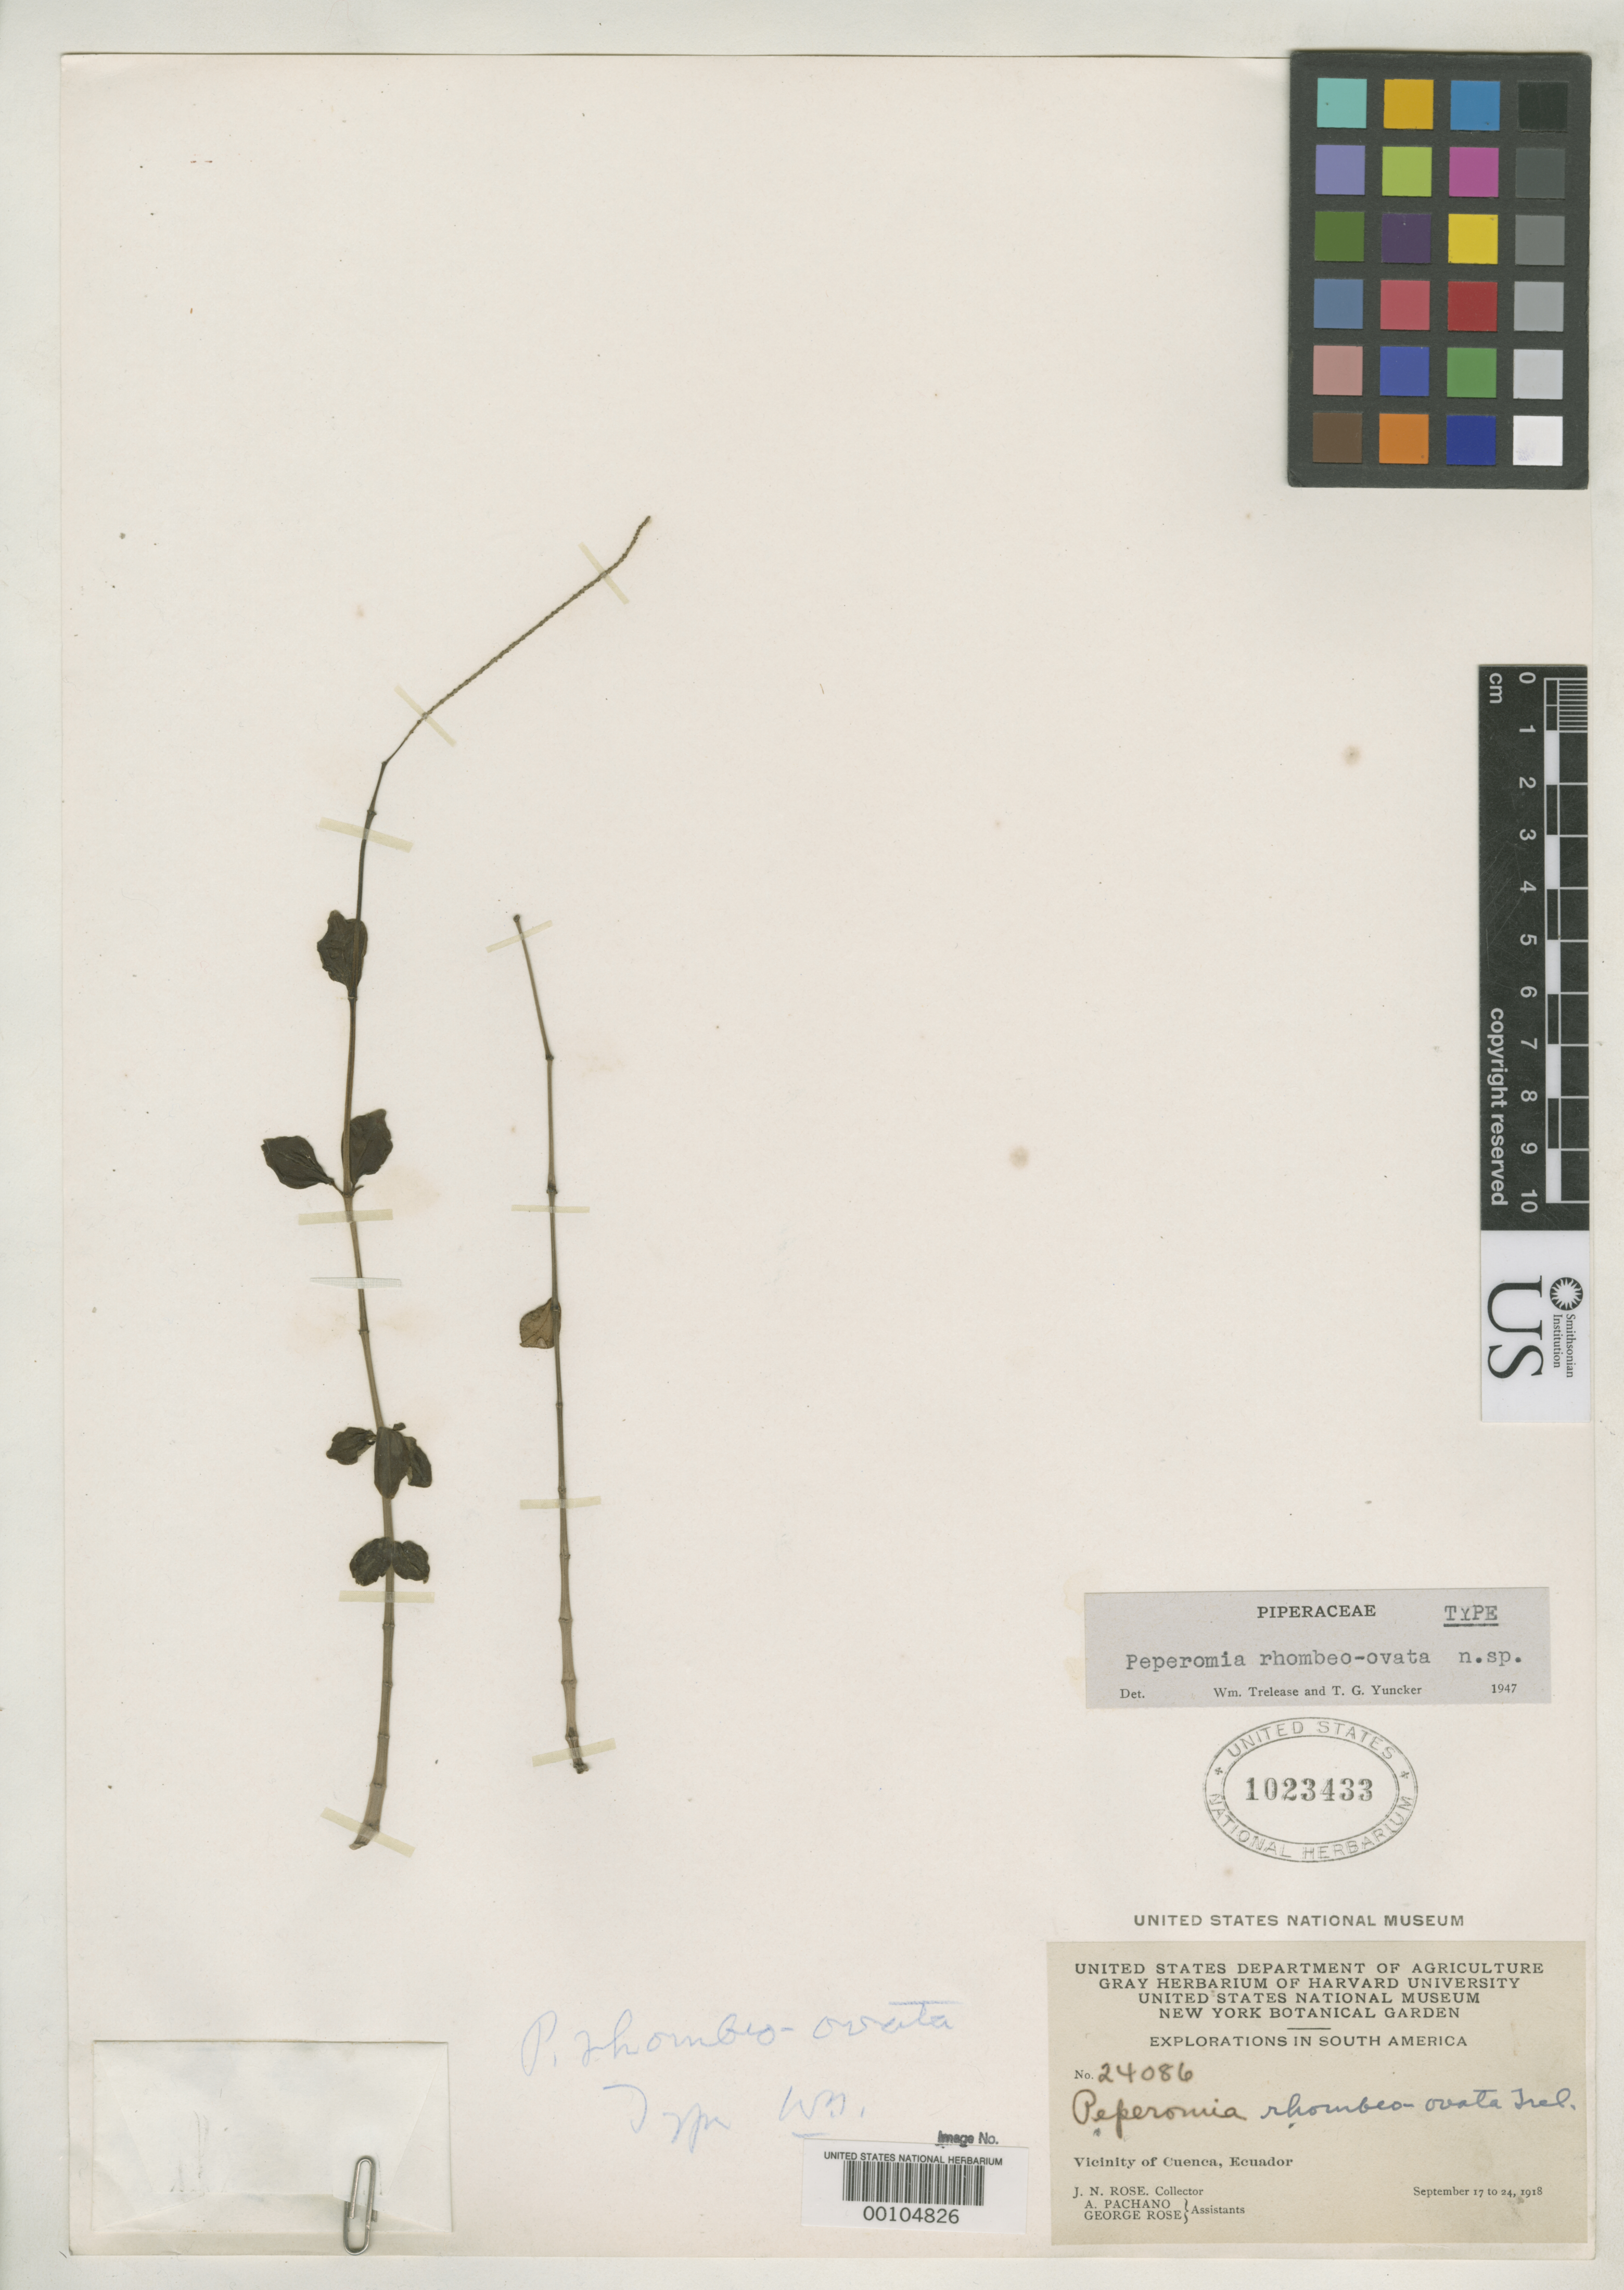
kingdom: Plantae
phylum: Tracheophyta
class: Magnoliopsida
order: Piperales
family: Piperaceae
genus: Peperomia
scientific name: Peperomia rhombeo-ovata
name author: Trel. & Yunck.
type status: Holotype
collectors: J. N. Rose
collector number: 24086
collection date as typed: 17 Sep 1918 to 24 Sep 1918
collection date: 1918-09-17/1918-09-24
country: Ecuador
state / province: Azuay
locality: Cuenca.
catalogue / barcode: US 1023433